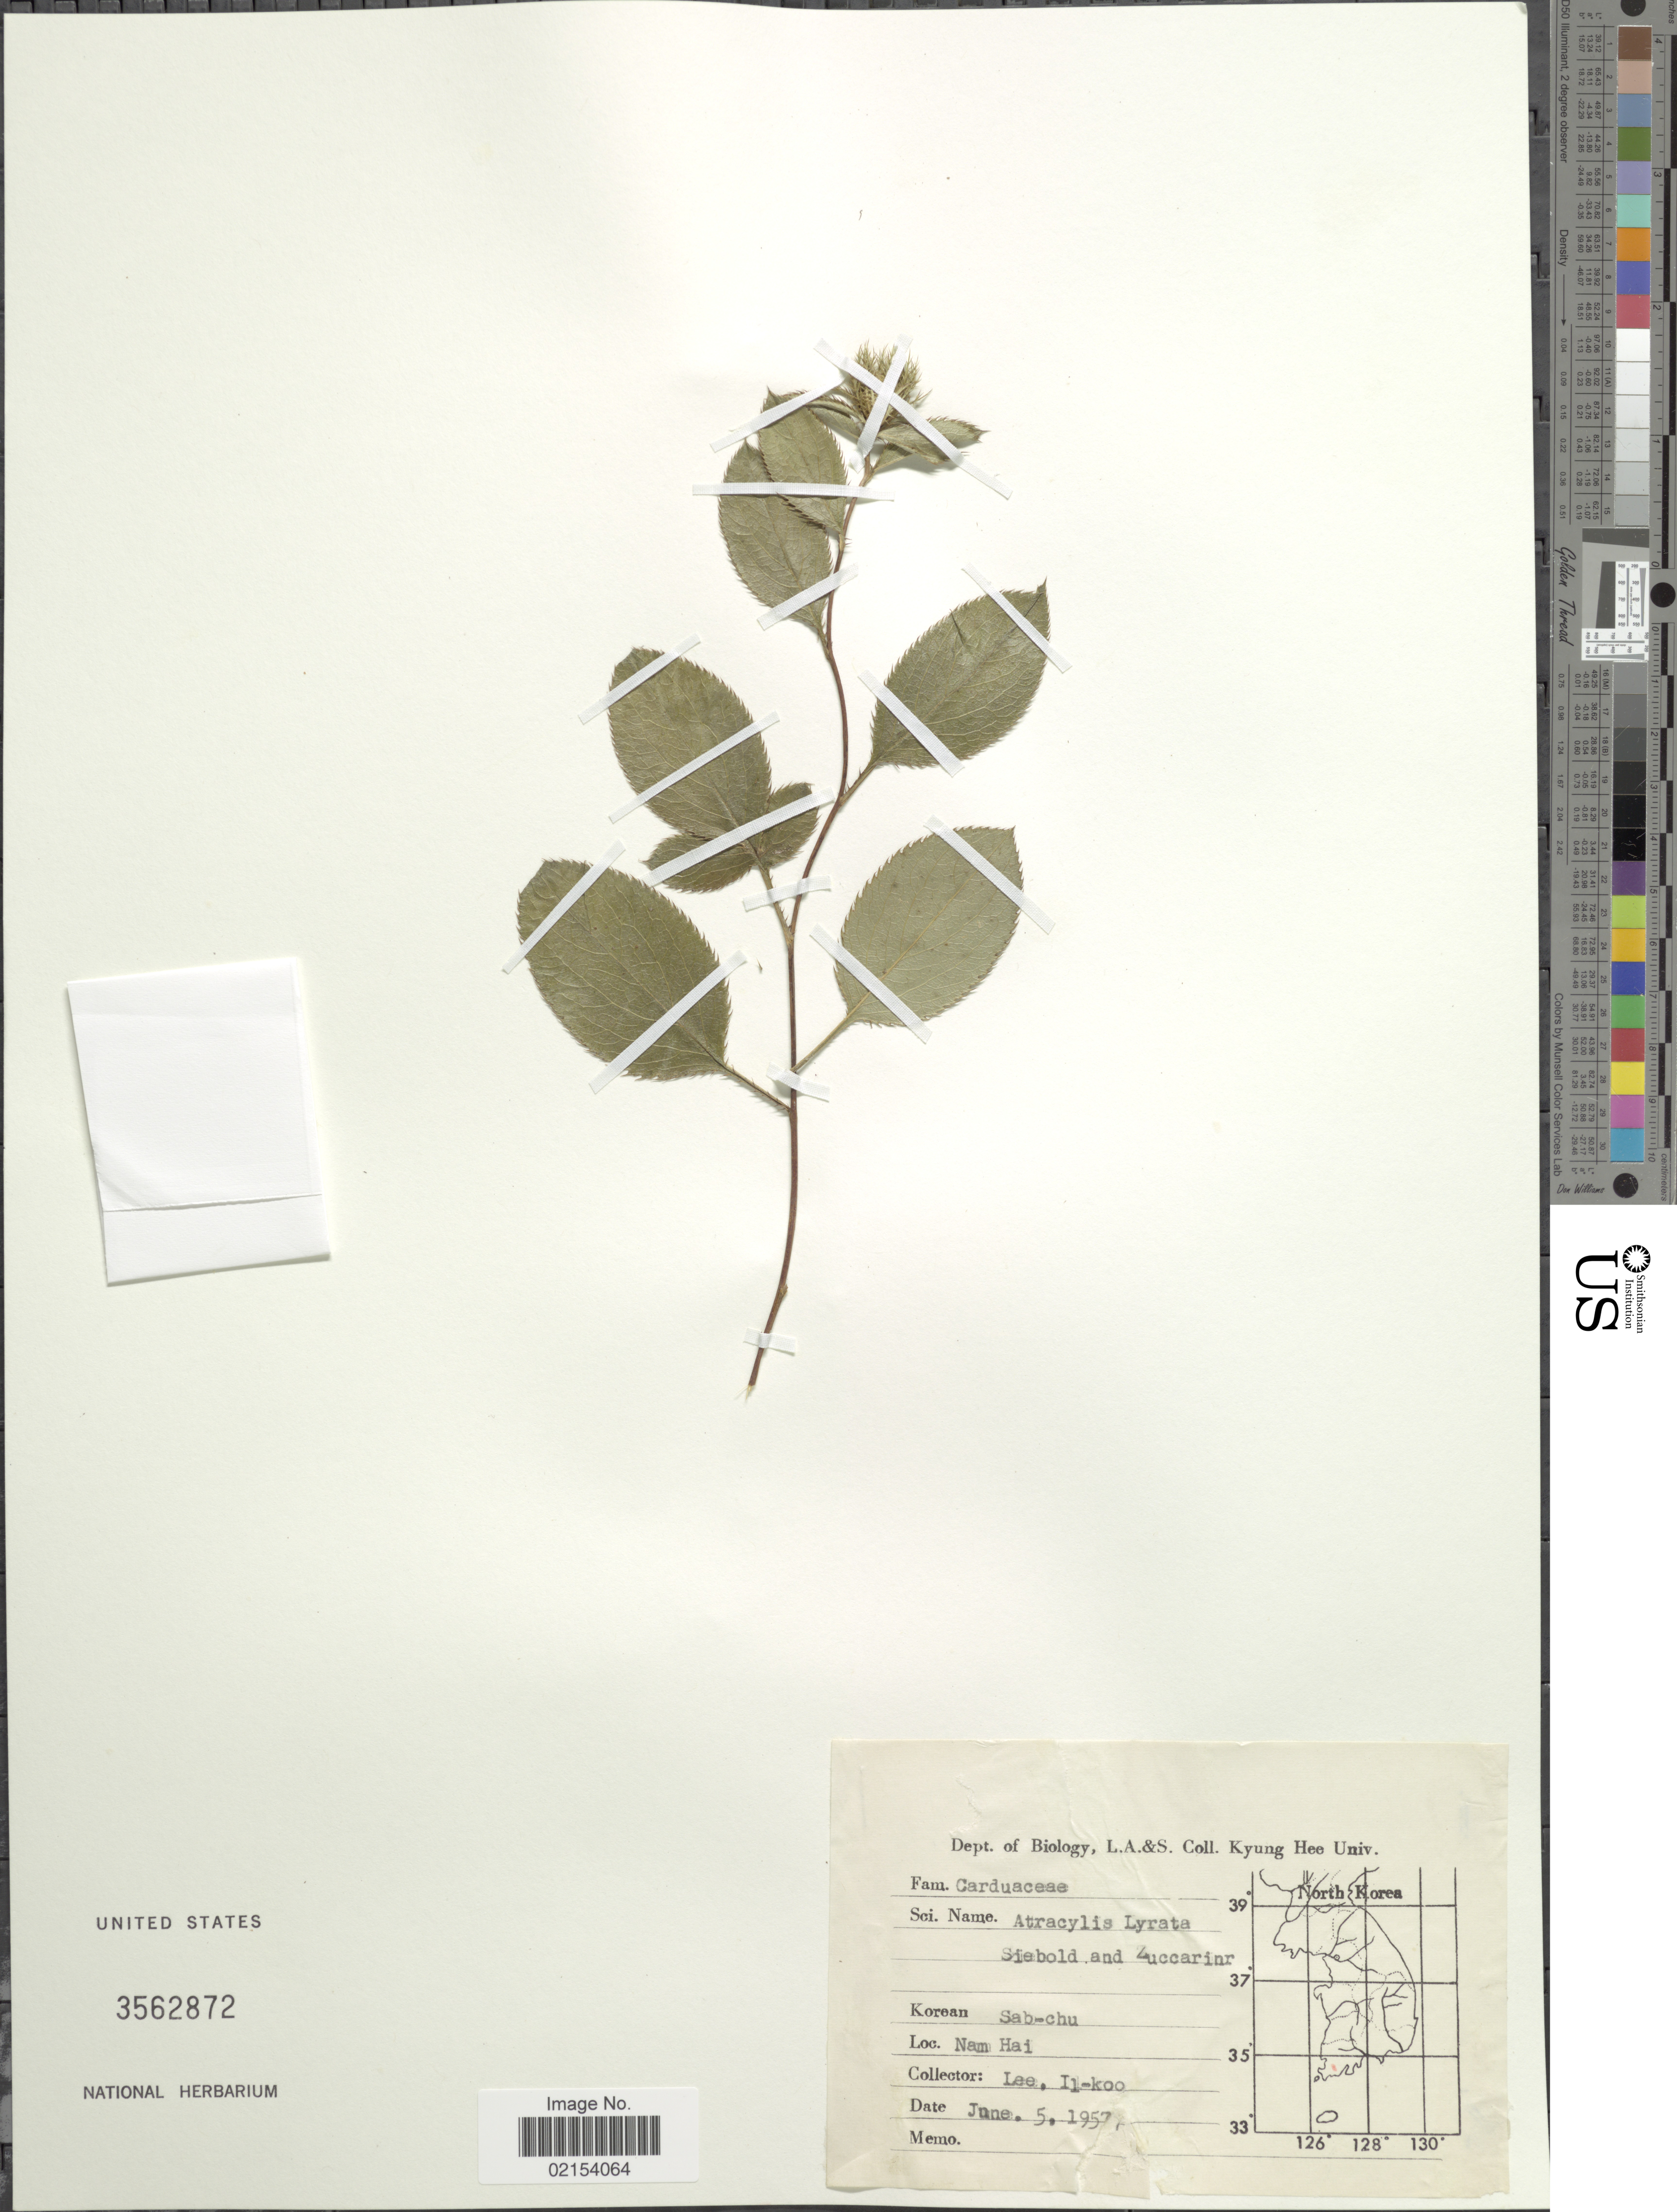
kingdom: Plantae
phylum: Tracheophyta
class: Magnoliopsida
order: Asterales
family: Asteraceae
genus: Atractylodes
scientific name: Atractylodes lancea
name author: (Thunb.) DC.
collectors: Il-Ko Lee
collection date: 1957-06-05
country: South Korea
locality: Nam Hai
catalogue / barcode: US 3562872